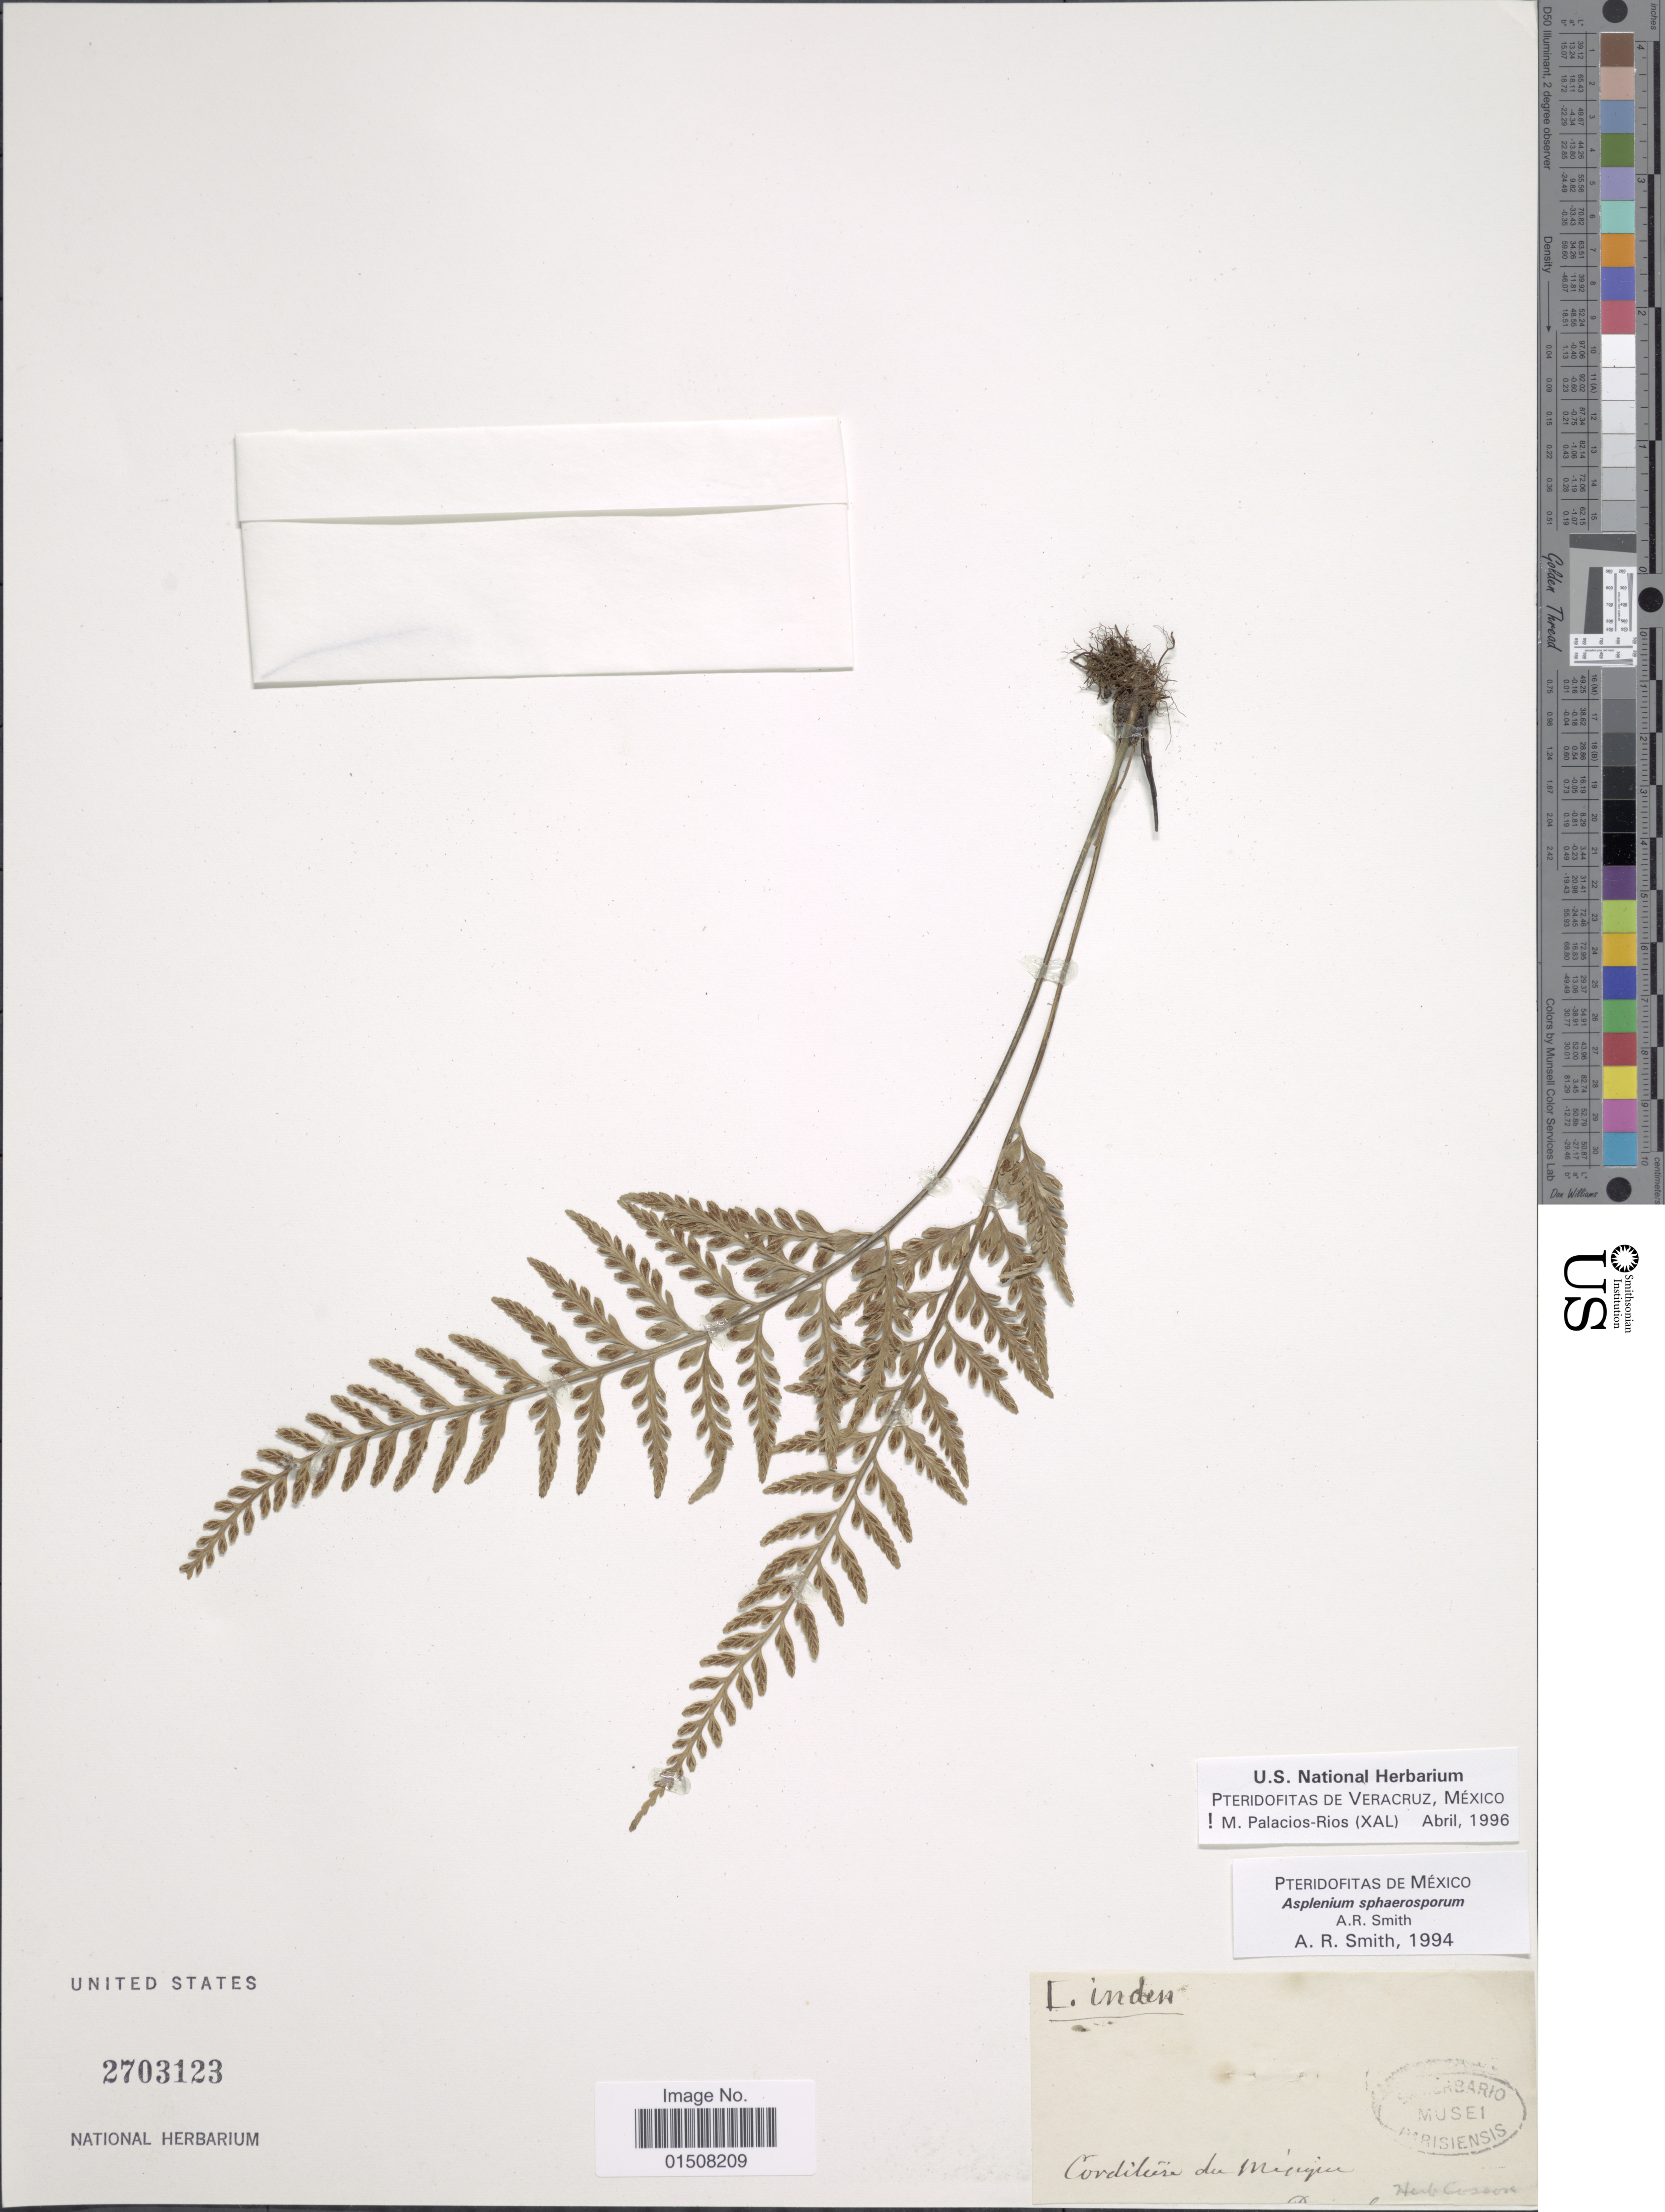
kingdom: Plantae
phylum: Tracheophyta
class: Polypodiopsida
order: Polypodiales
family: Aspleniaceae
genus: Asplenium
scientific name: Asplenium sphaerosporum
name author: A.R. Sm.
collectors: ex herb. Cosson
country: Mexico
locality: Cordiliere du Mexique [interpreted]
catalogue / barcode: US 2703123